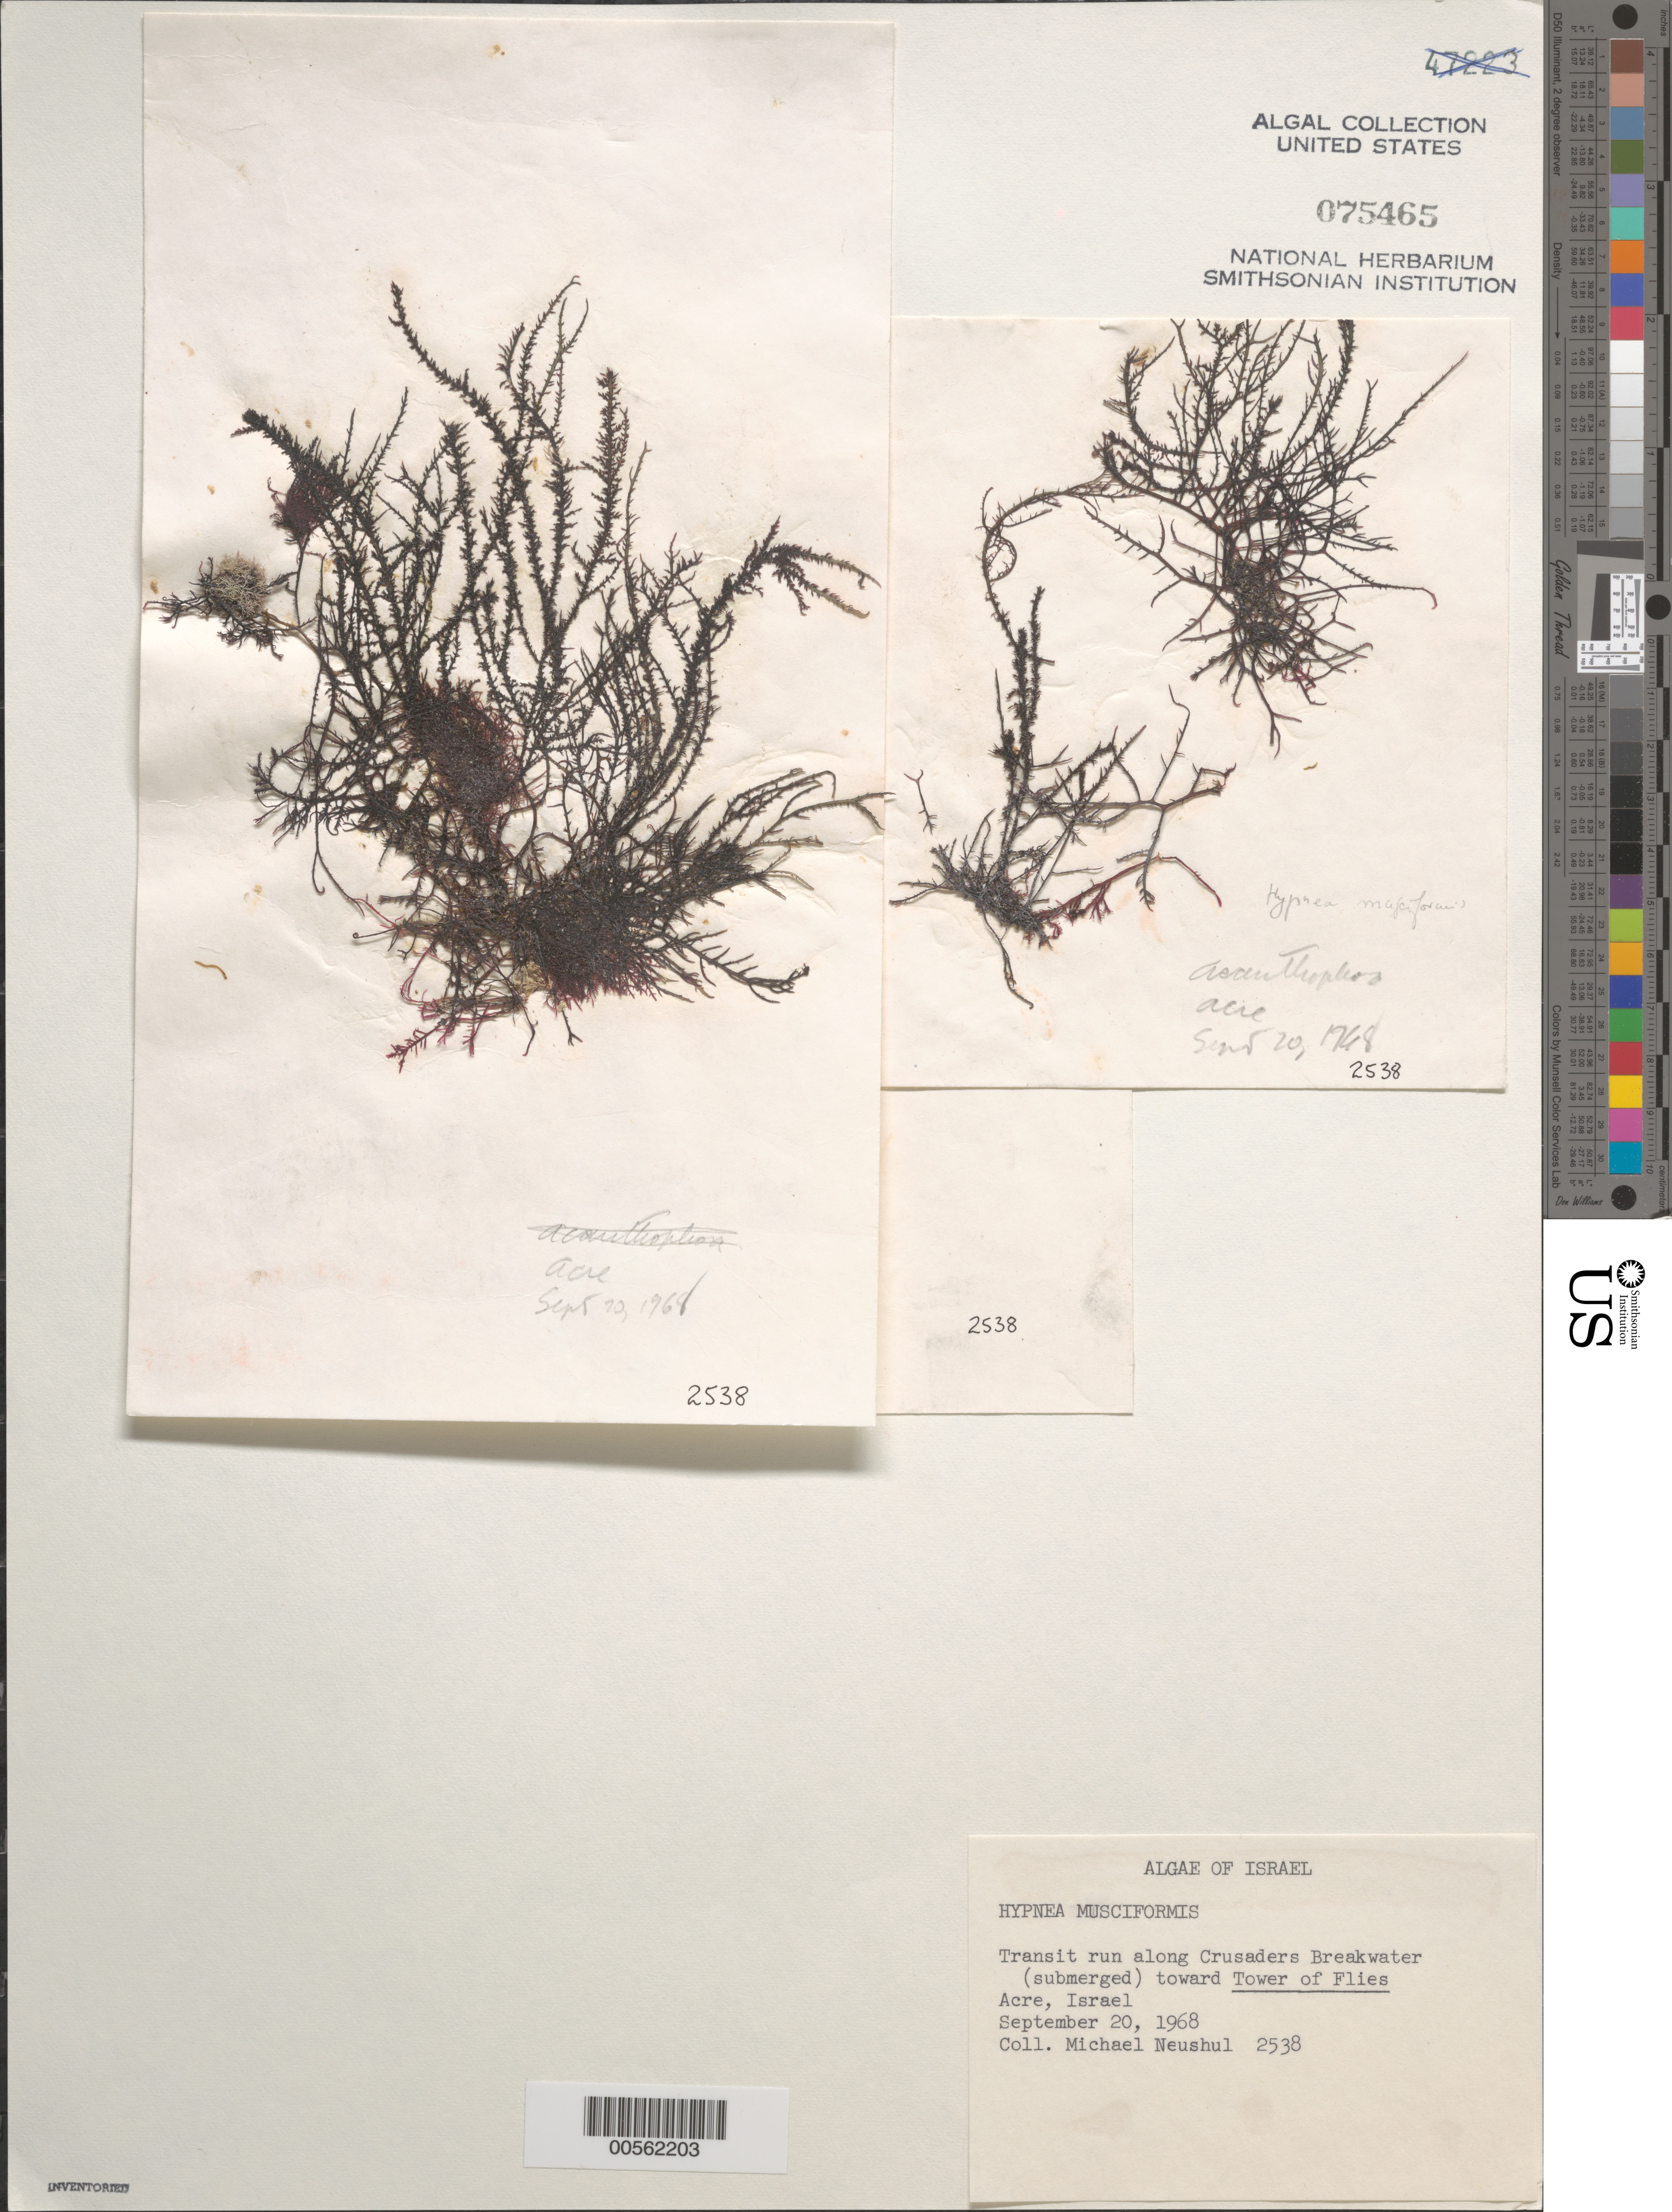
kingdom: Plantae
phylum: Rhodophyta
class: Florideophyceae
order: Gigartinales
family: Cystocloniaceae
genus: Hypnea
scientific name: Hypnea musciformis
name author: (Wulfen) J.V.Lamouroux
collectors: M. Neushul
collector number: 2538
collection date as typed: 20 Sep 1968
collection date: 1968-09-20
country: Israel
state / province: Northern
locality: Crusaders Breakwater toward Tower of Flies, Acre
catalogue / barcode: US 75465